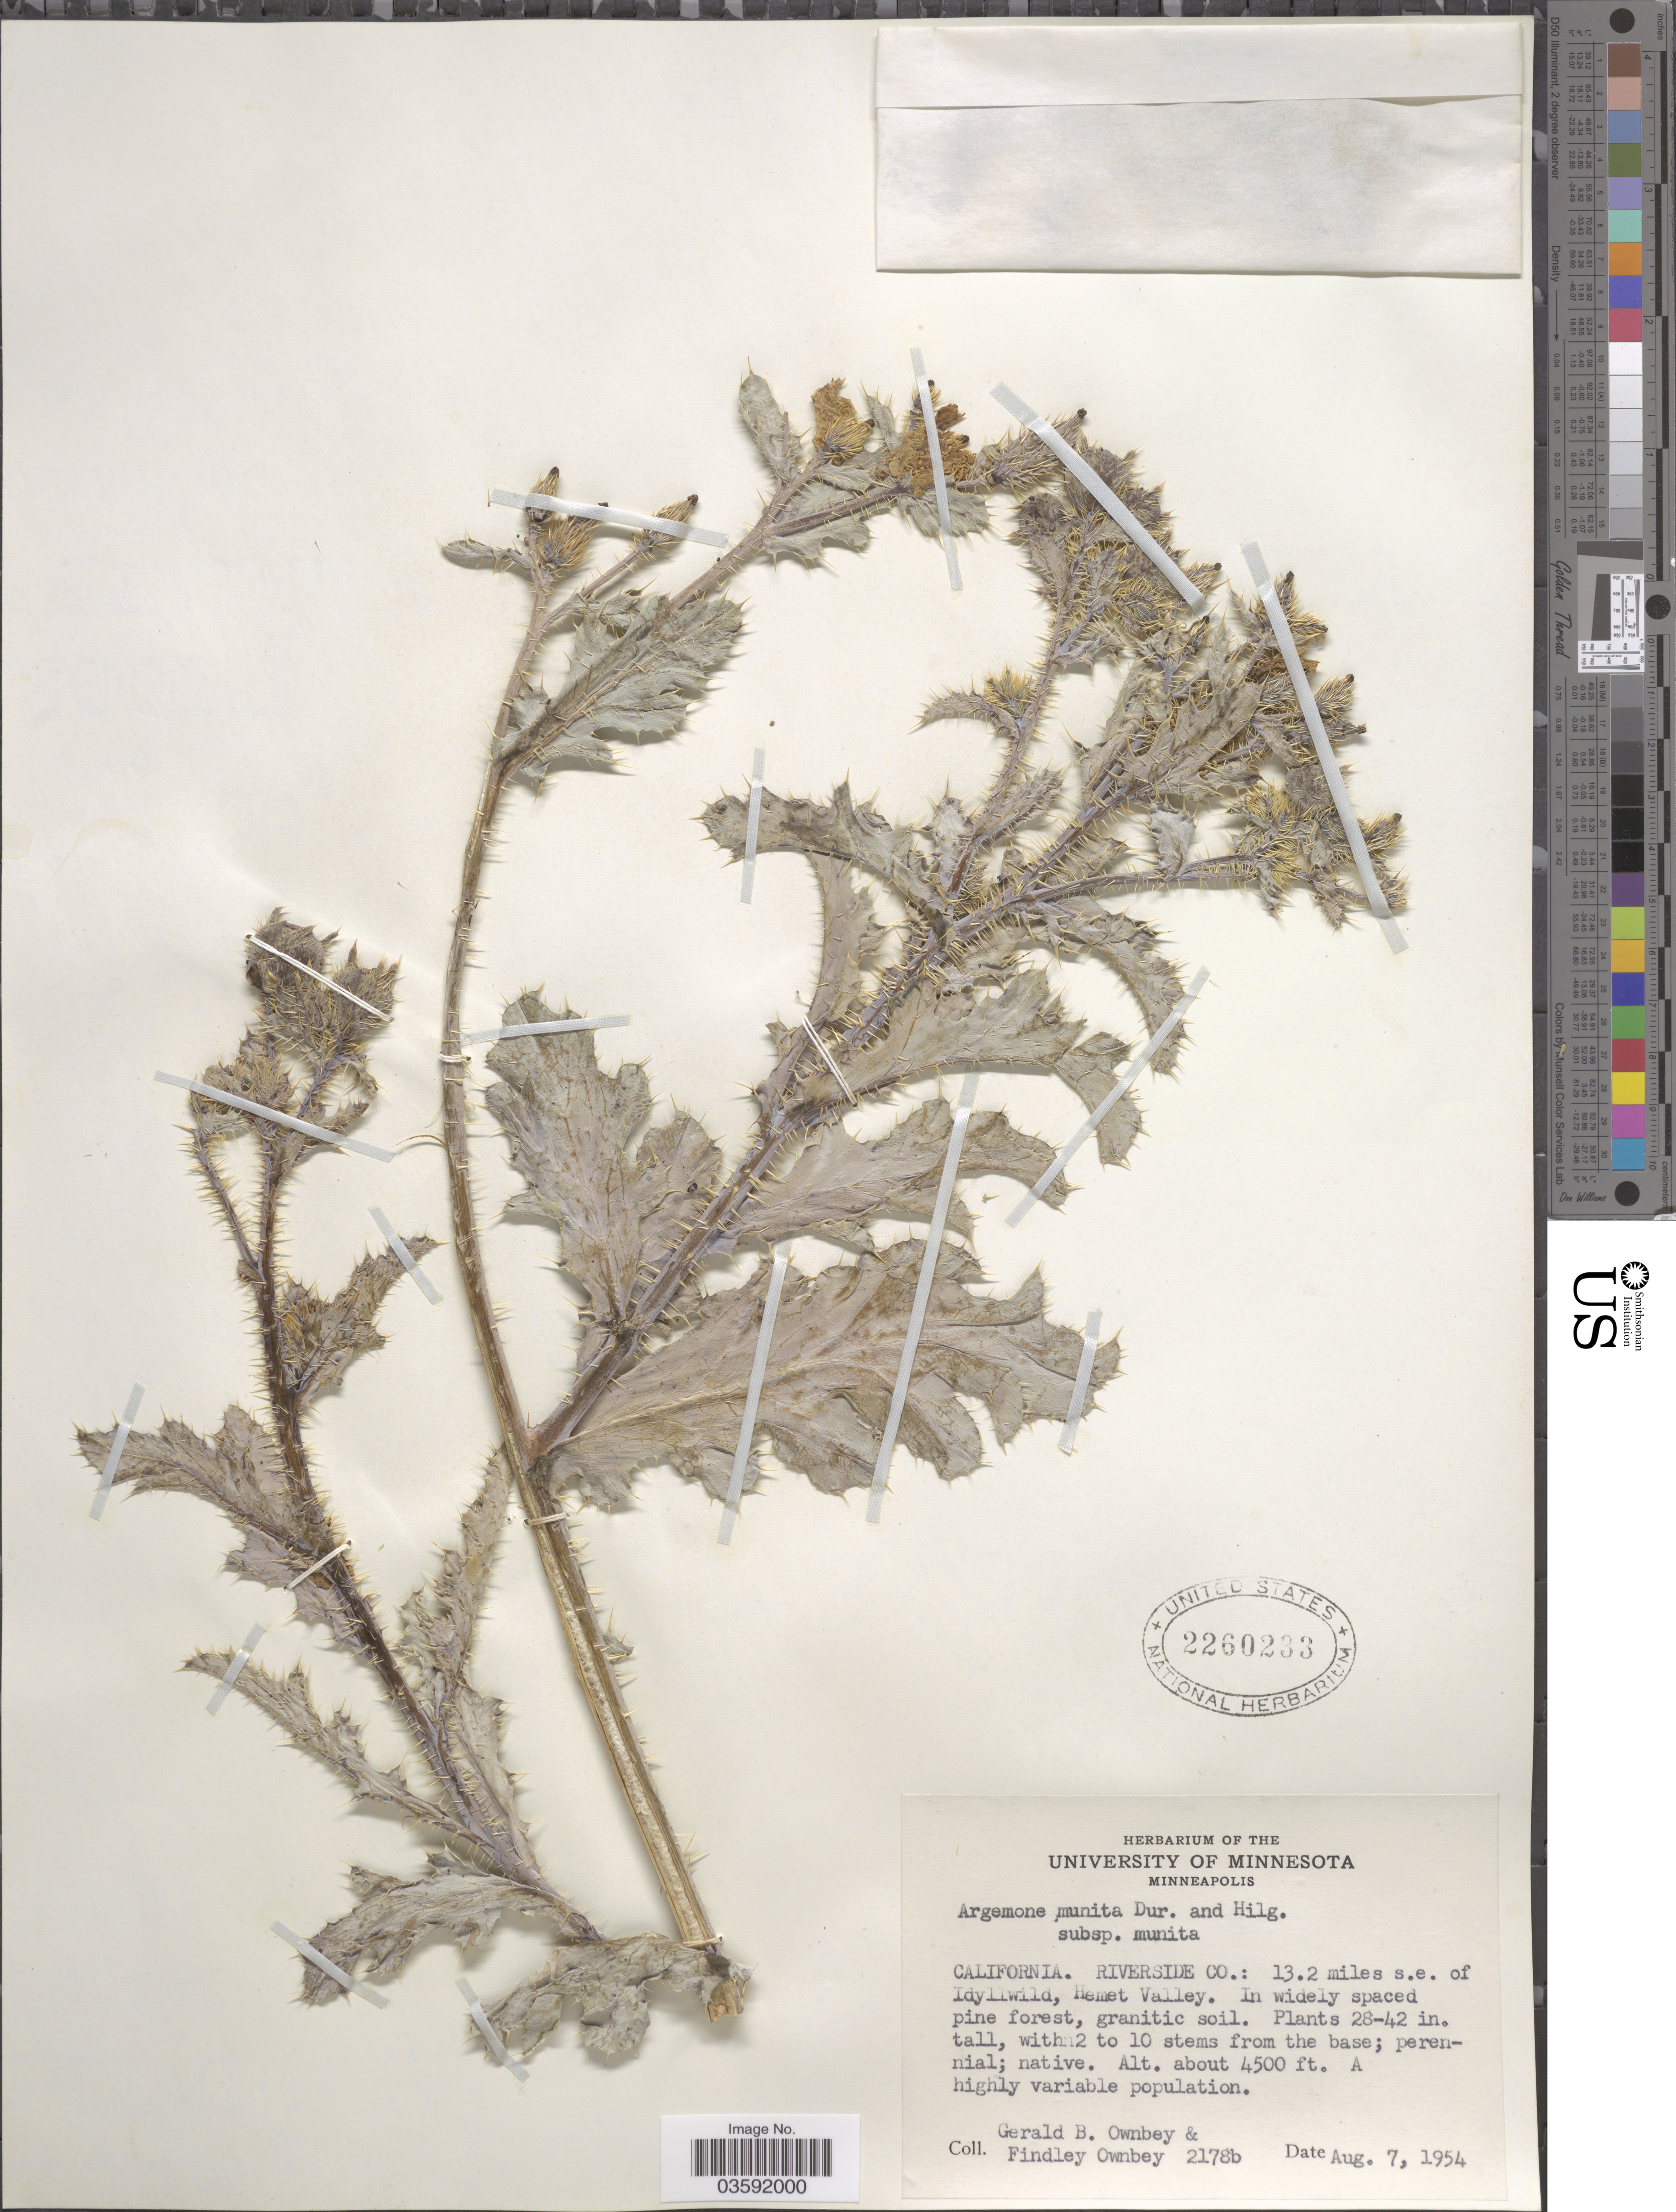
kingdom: Plantae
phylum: Tracheophyta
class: Magnoliopsida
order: Ranunculales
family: Papaveraceae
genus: Argemone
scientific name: Argemone munita subsp. munita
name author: Durand & Hilg.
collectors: G. B. Ownbey & F. Ownbey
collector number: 2178b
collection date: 1954-08-07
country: United States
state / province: California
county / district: Riverside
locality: Riverside Co.: 13.2 miles s.e. of Idyllwild, Hemet Valley.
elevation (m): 1372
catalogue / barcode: US 2260233